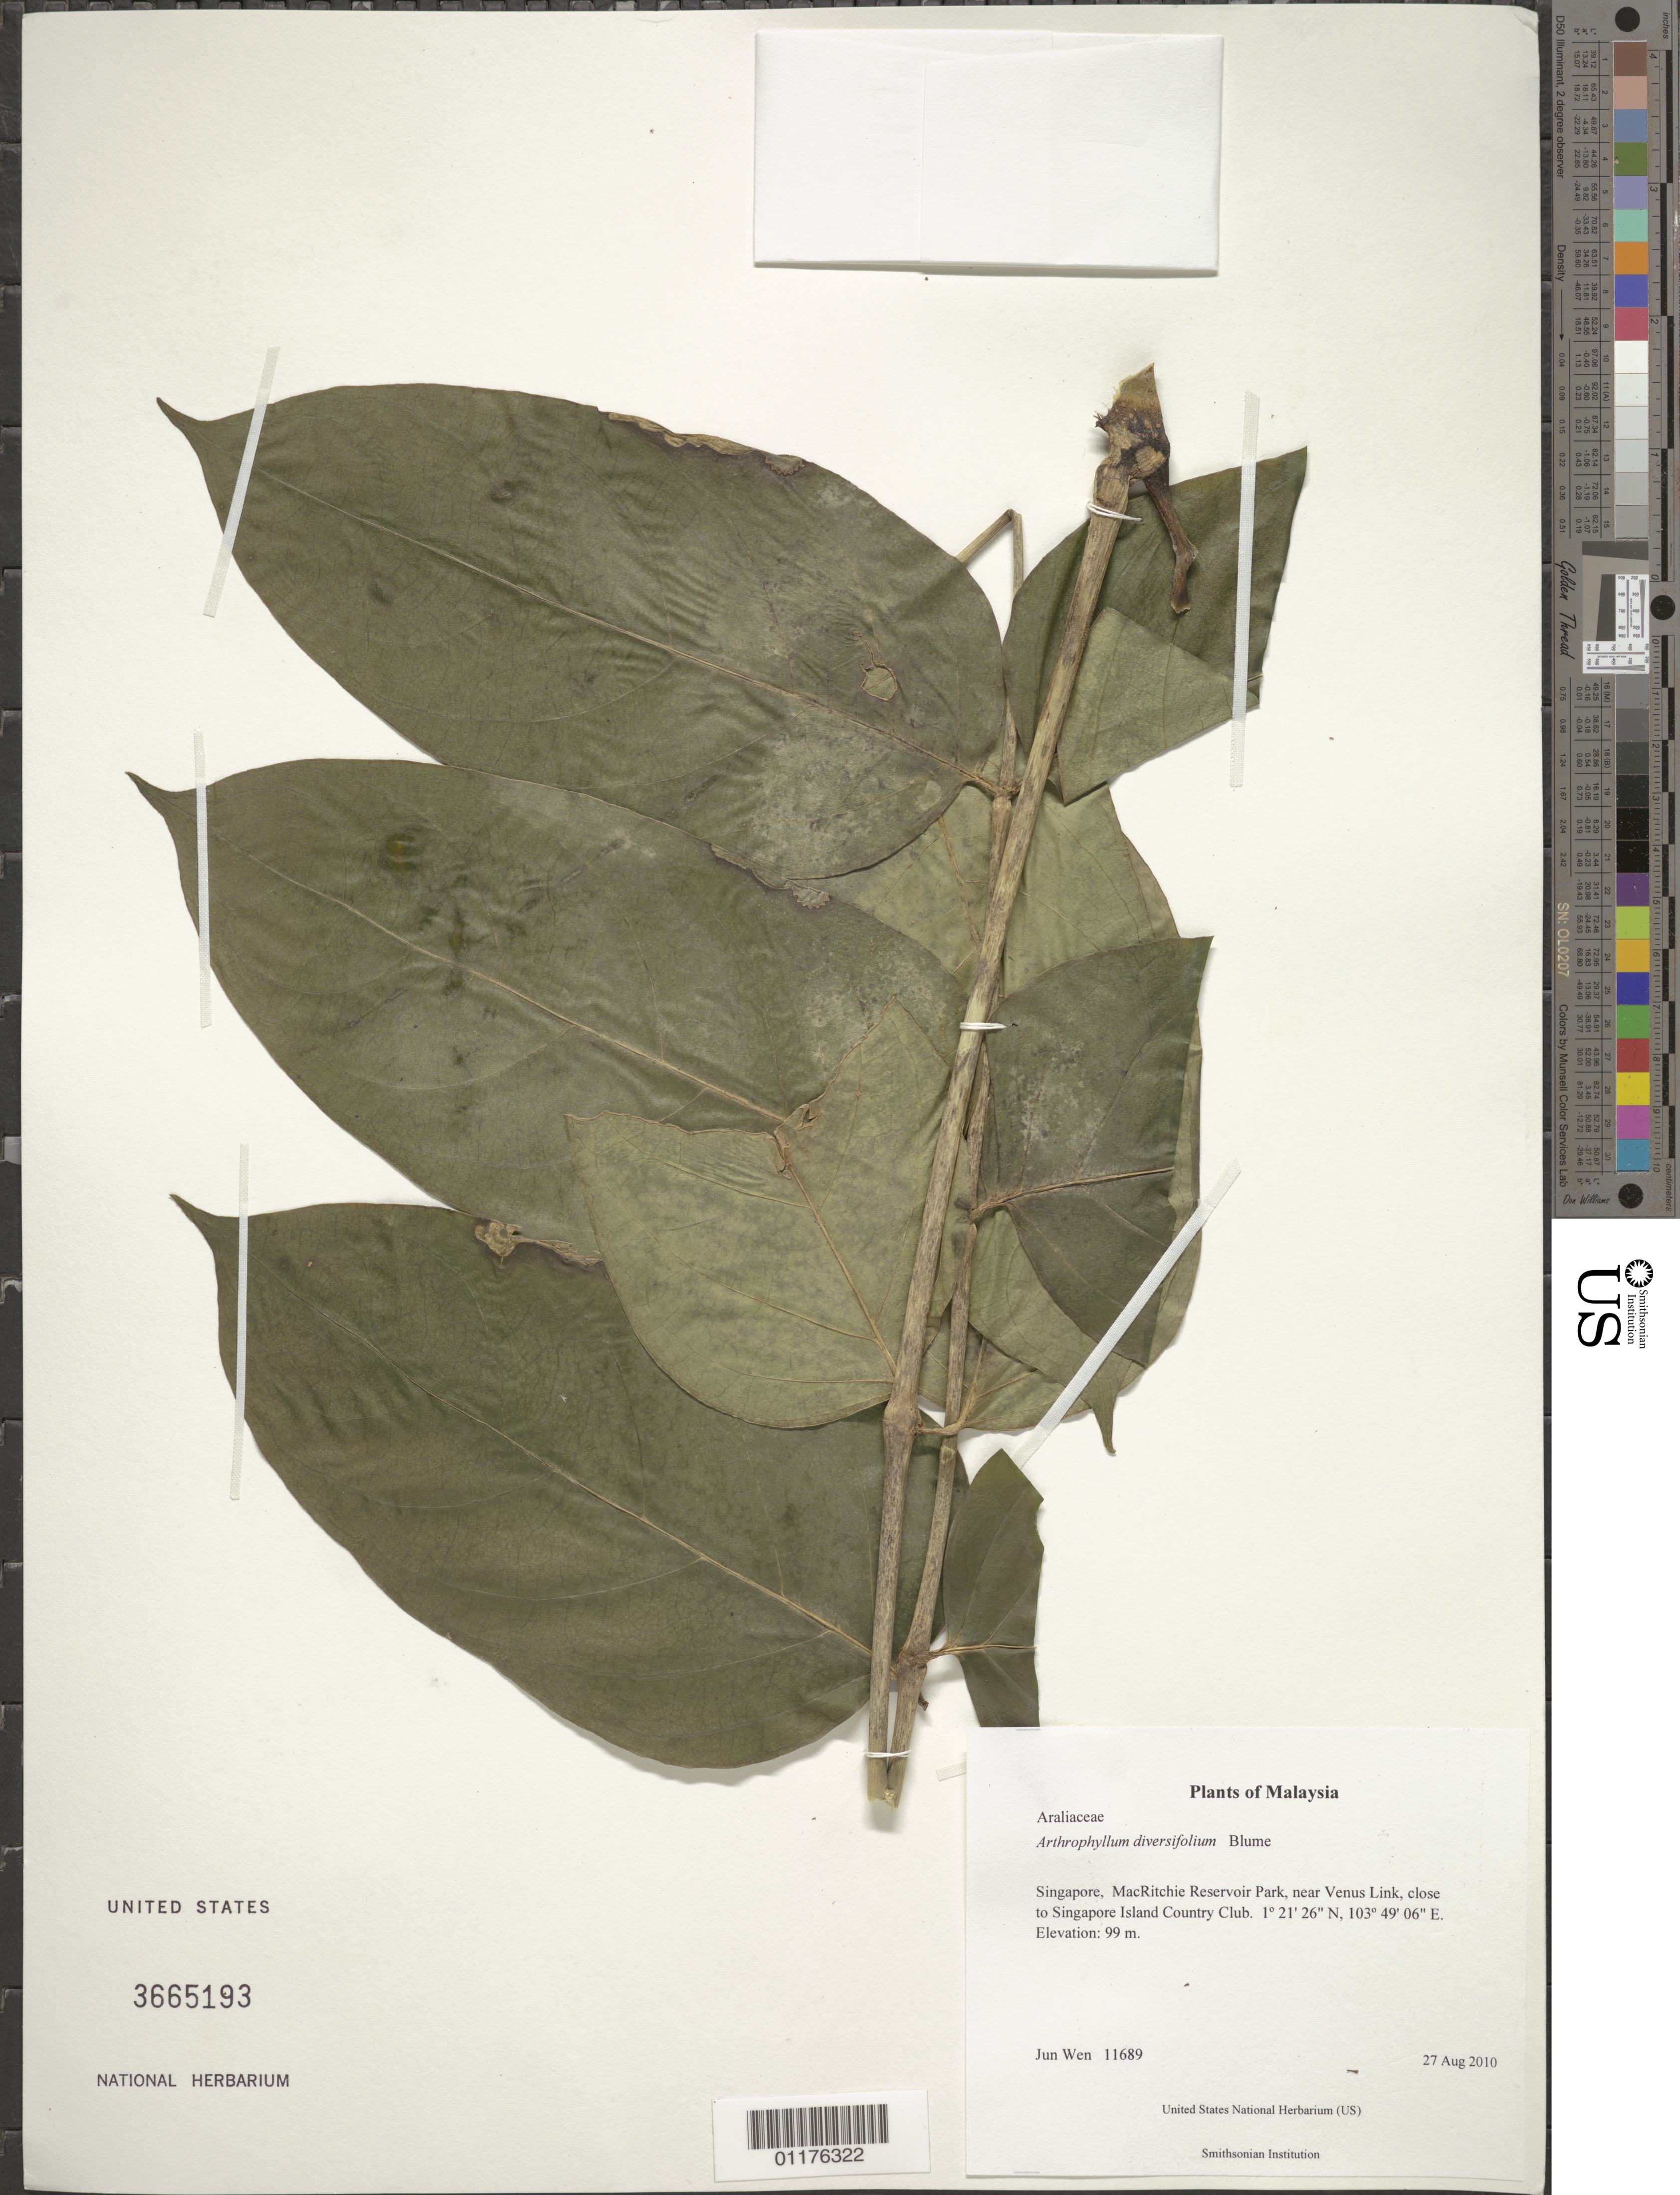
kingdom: Plantae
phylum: Tracheophyta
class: Magnoliopsida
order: Apiales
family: Araliaceae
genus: Arthrophyllum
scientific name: Arthrophyllum diversifolium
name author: Blume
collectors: J. Wen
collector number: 11689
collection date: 2010-08-27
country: Singapore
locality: MacRitchie Reservoir Park, near Venus Link, close to Singapore Island Country Club.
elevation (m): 99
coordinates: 01 21.441 N, 103 49.099 E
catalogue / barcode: US 3665193